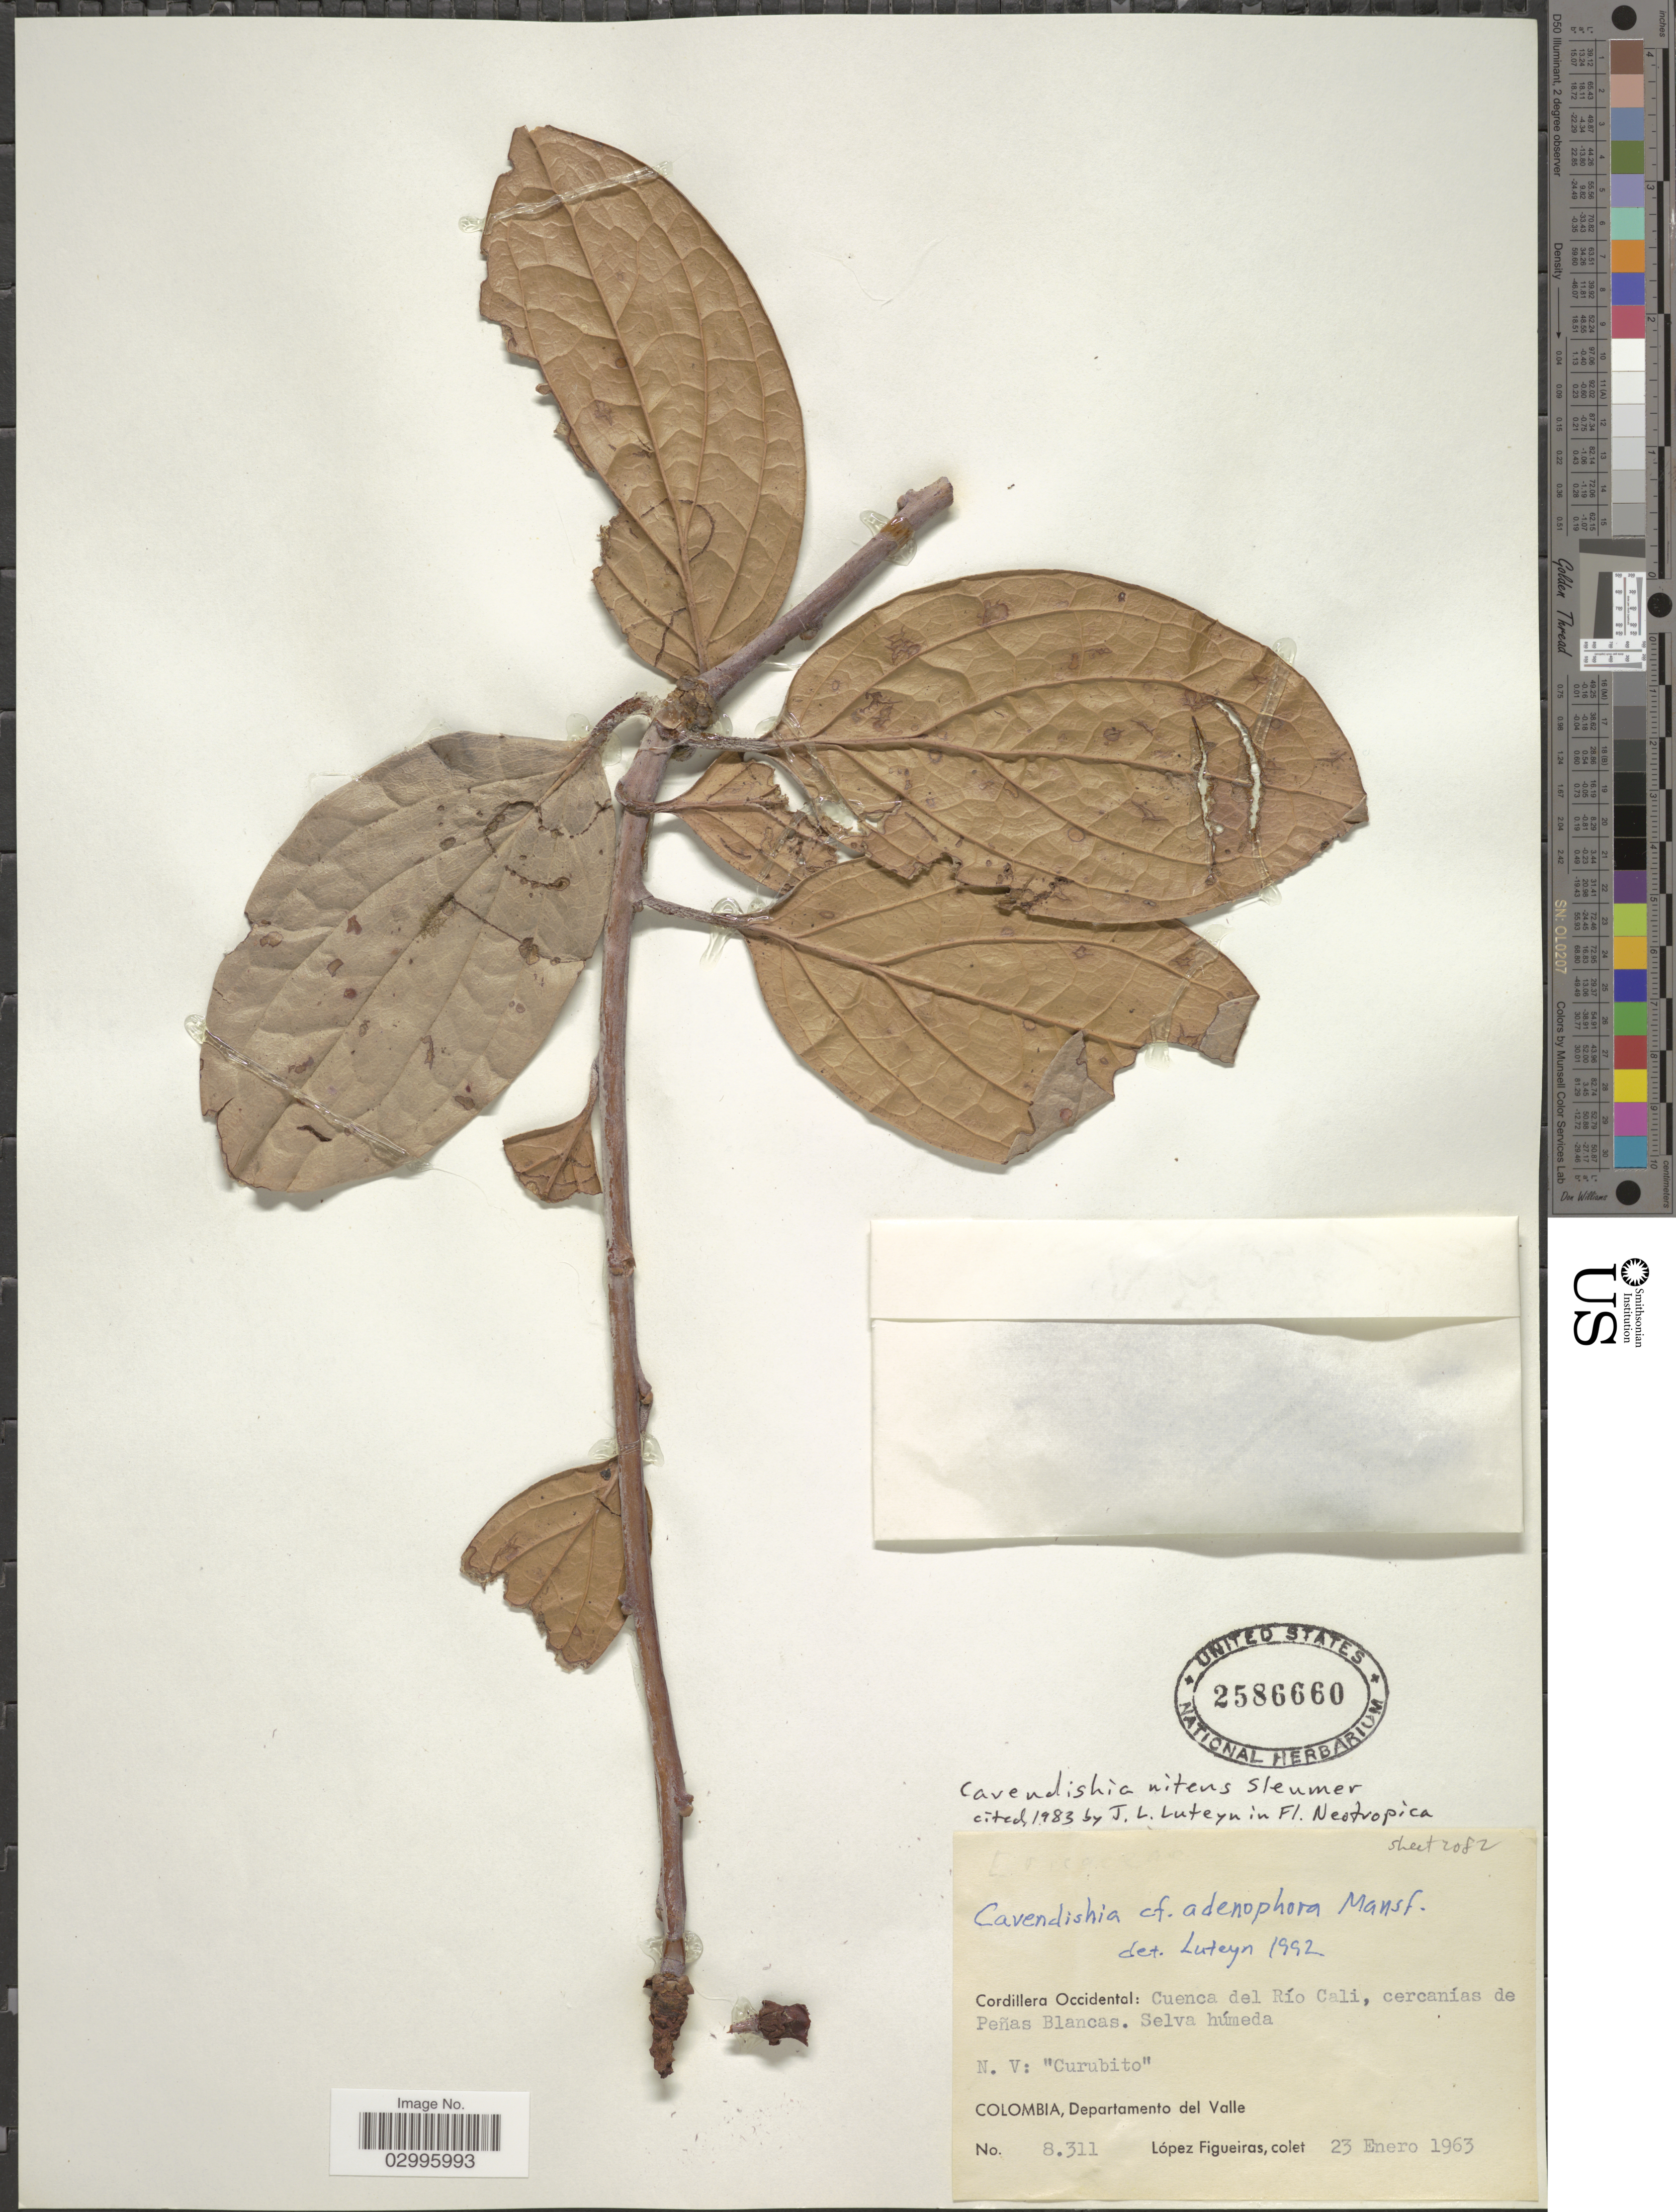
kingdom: Plantae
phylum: Tracheophyta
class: Magnoliopsida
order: Ericales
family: Ericaceae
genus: Cavendishia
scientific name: Cavendishia nitens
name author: (Sleumer) Sleumer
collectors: M. López Figueiras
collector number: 8311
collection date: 1963-01-23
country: Colombia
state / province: Valle del Cauca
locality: Cordillera Occidental: Cuenca del Río Cali, cercanías de Peñas Blancas. Departamento del Valle.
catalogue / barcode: US 2586660